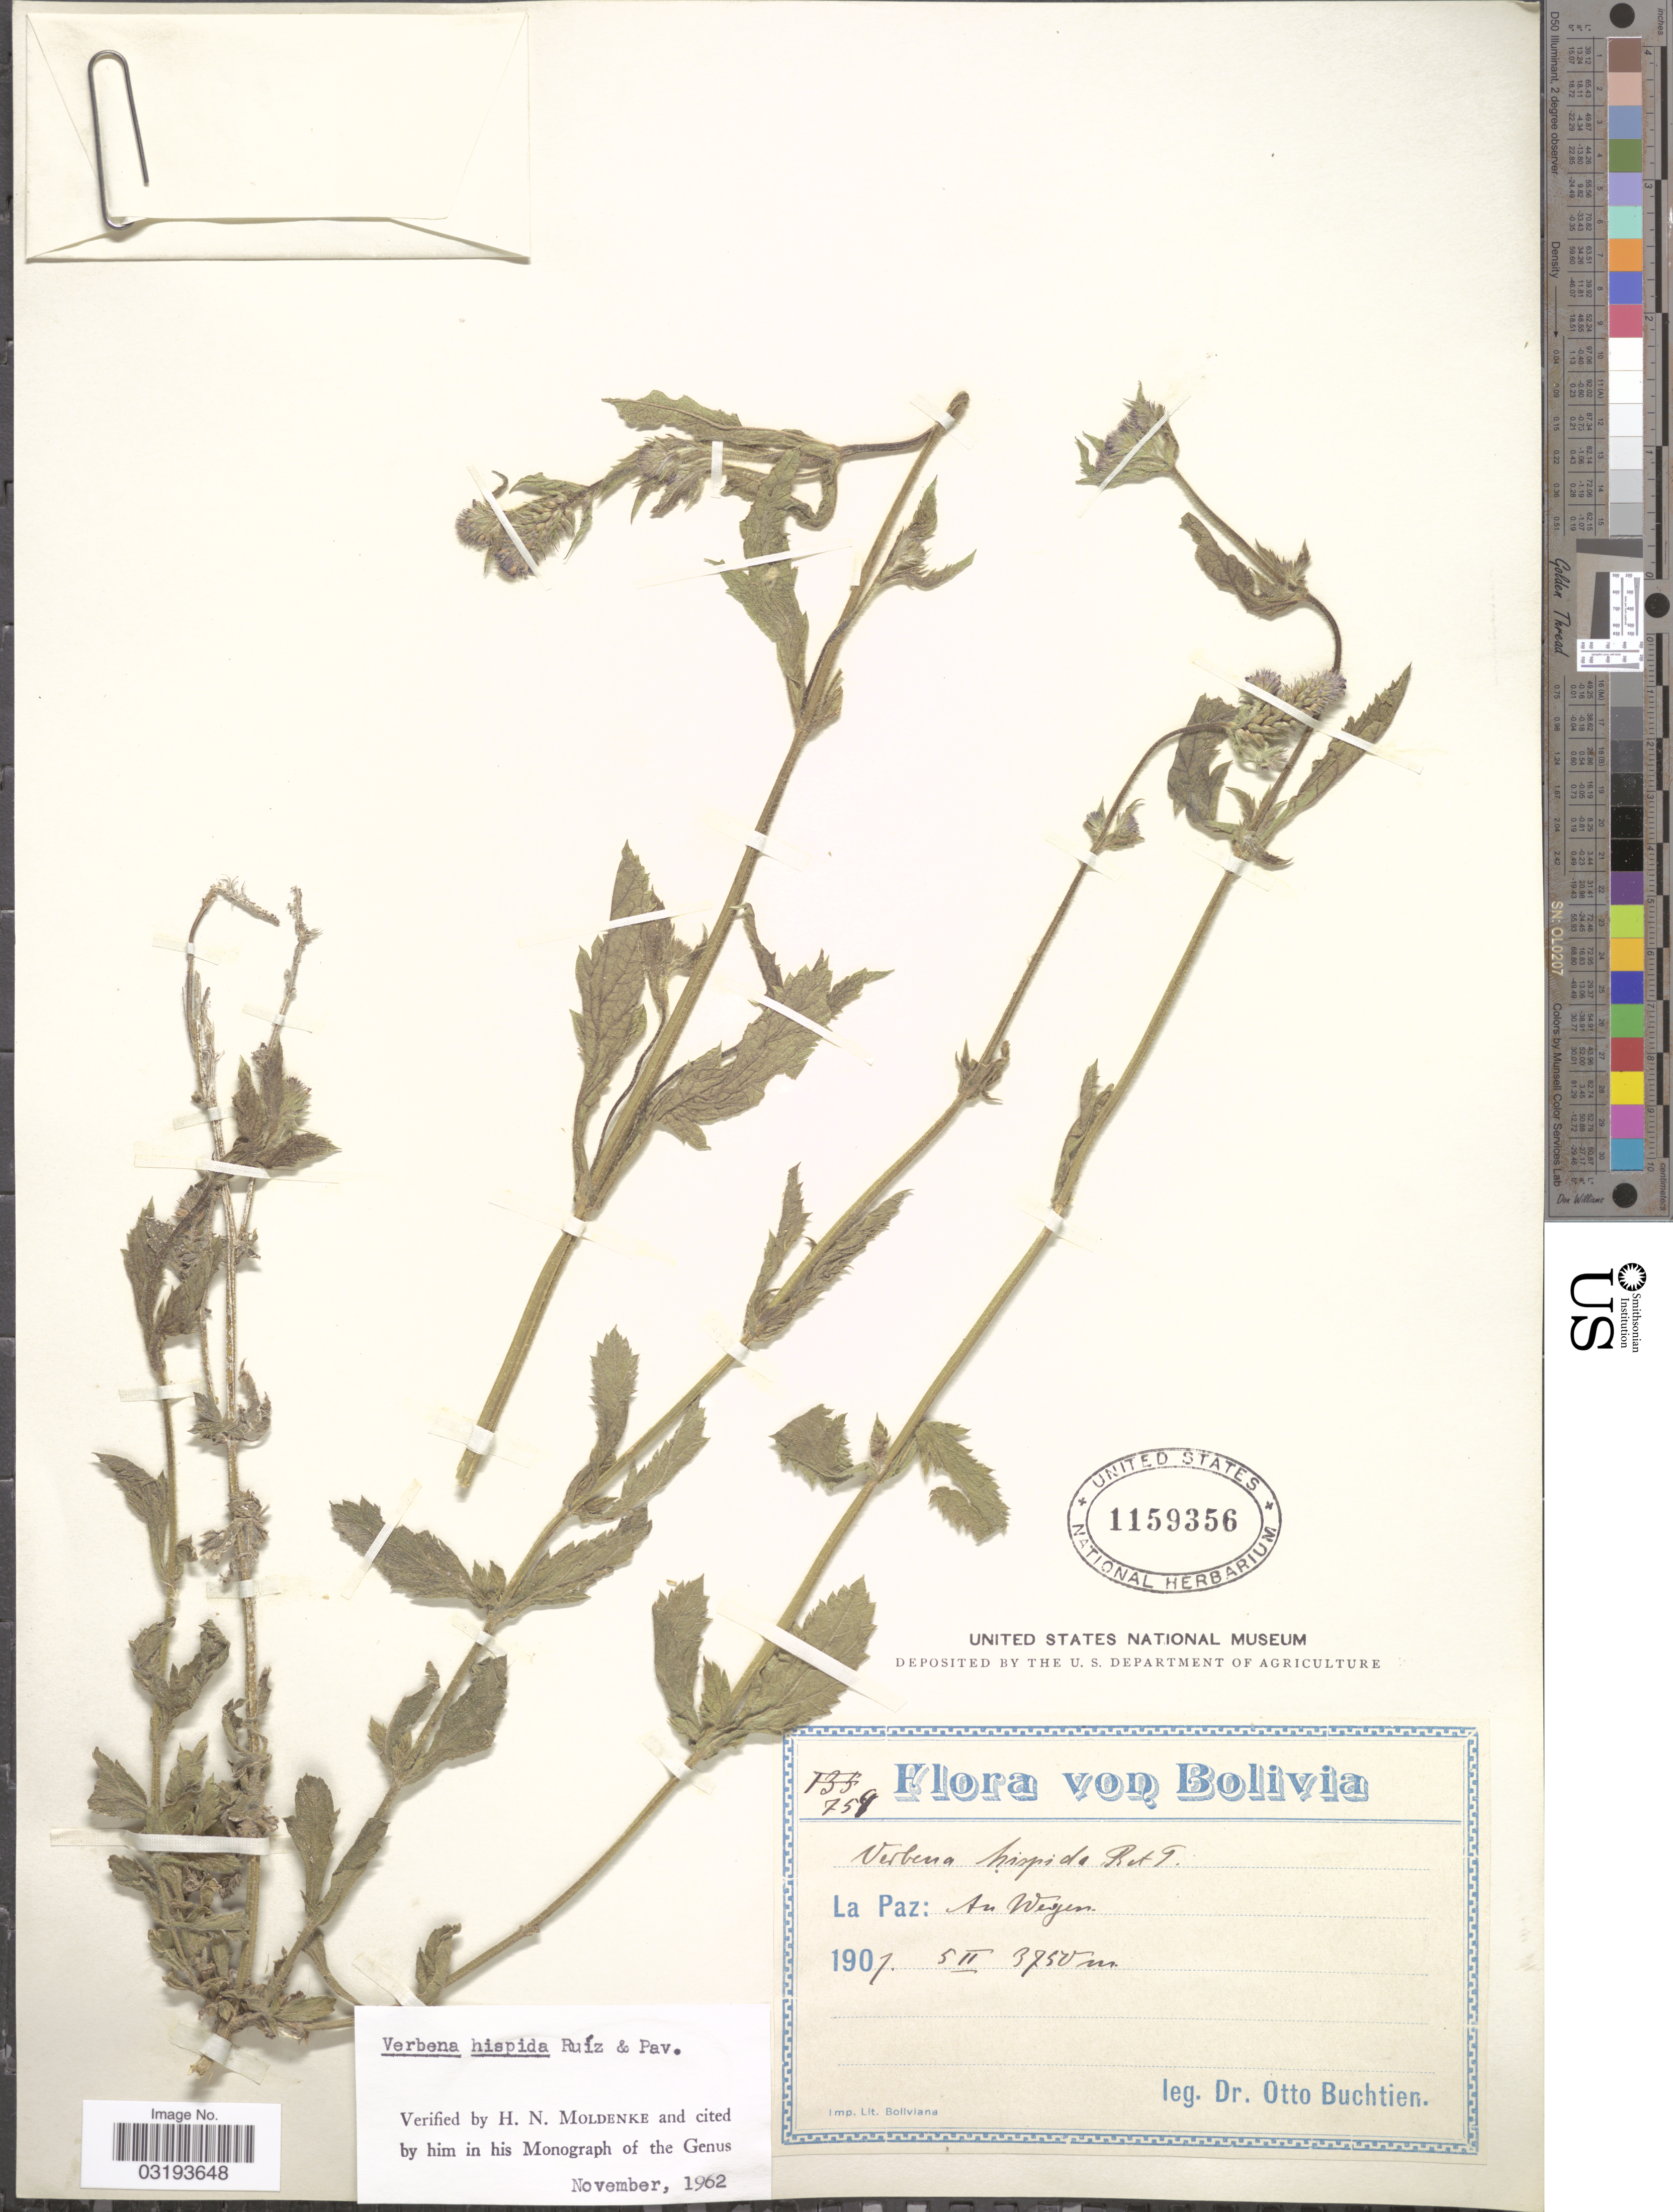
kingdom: Plantae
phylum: Tracheophyta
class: Magnoliopsida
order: Lamiales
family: Verbenaceae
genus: Verbena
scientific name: Verbena hispida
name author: Ruiz & Pav.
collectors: O. Buchtien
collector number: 758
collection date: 1907-02-05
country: Bolivia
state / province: La Paz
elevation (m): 3750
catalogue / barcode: US 1159356